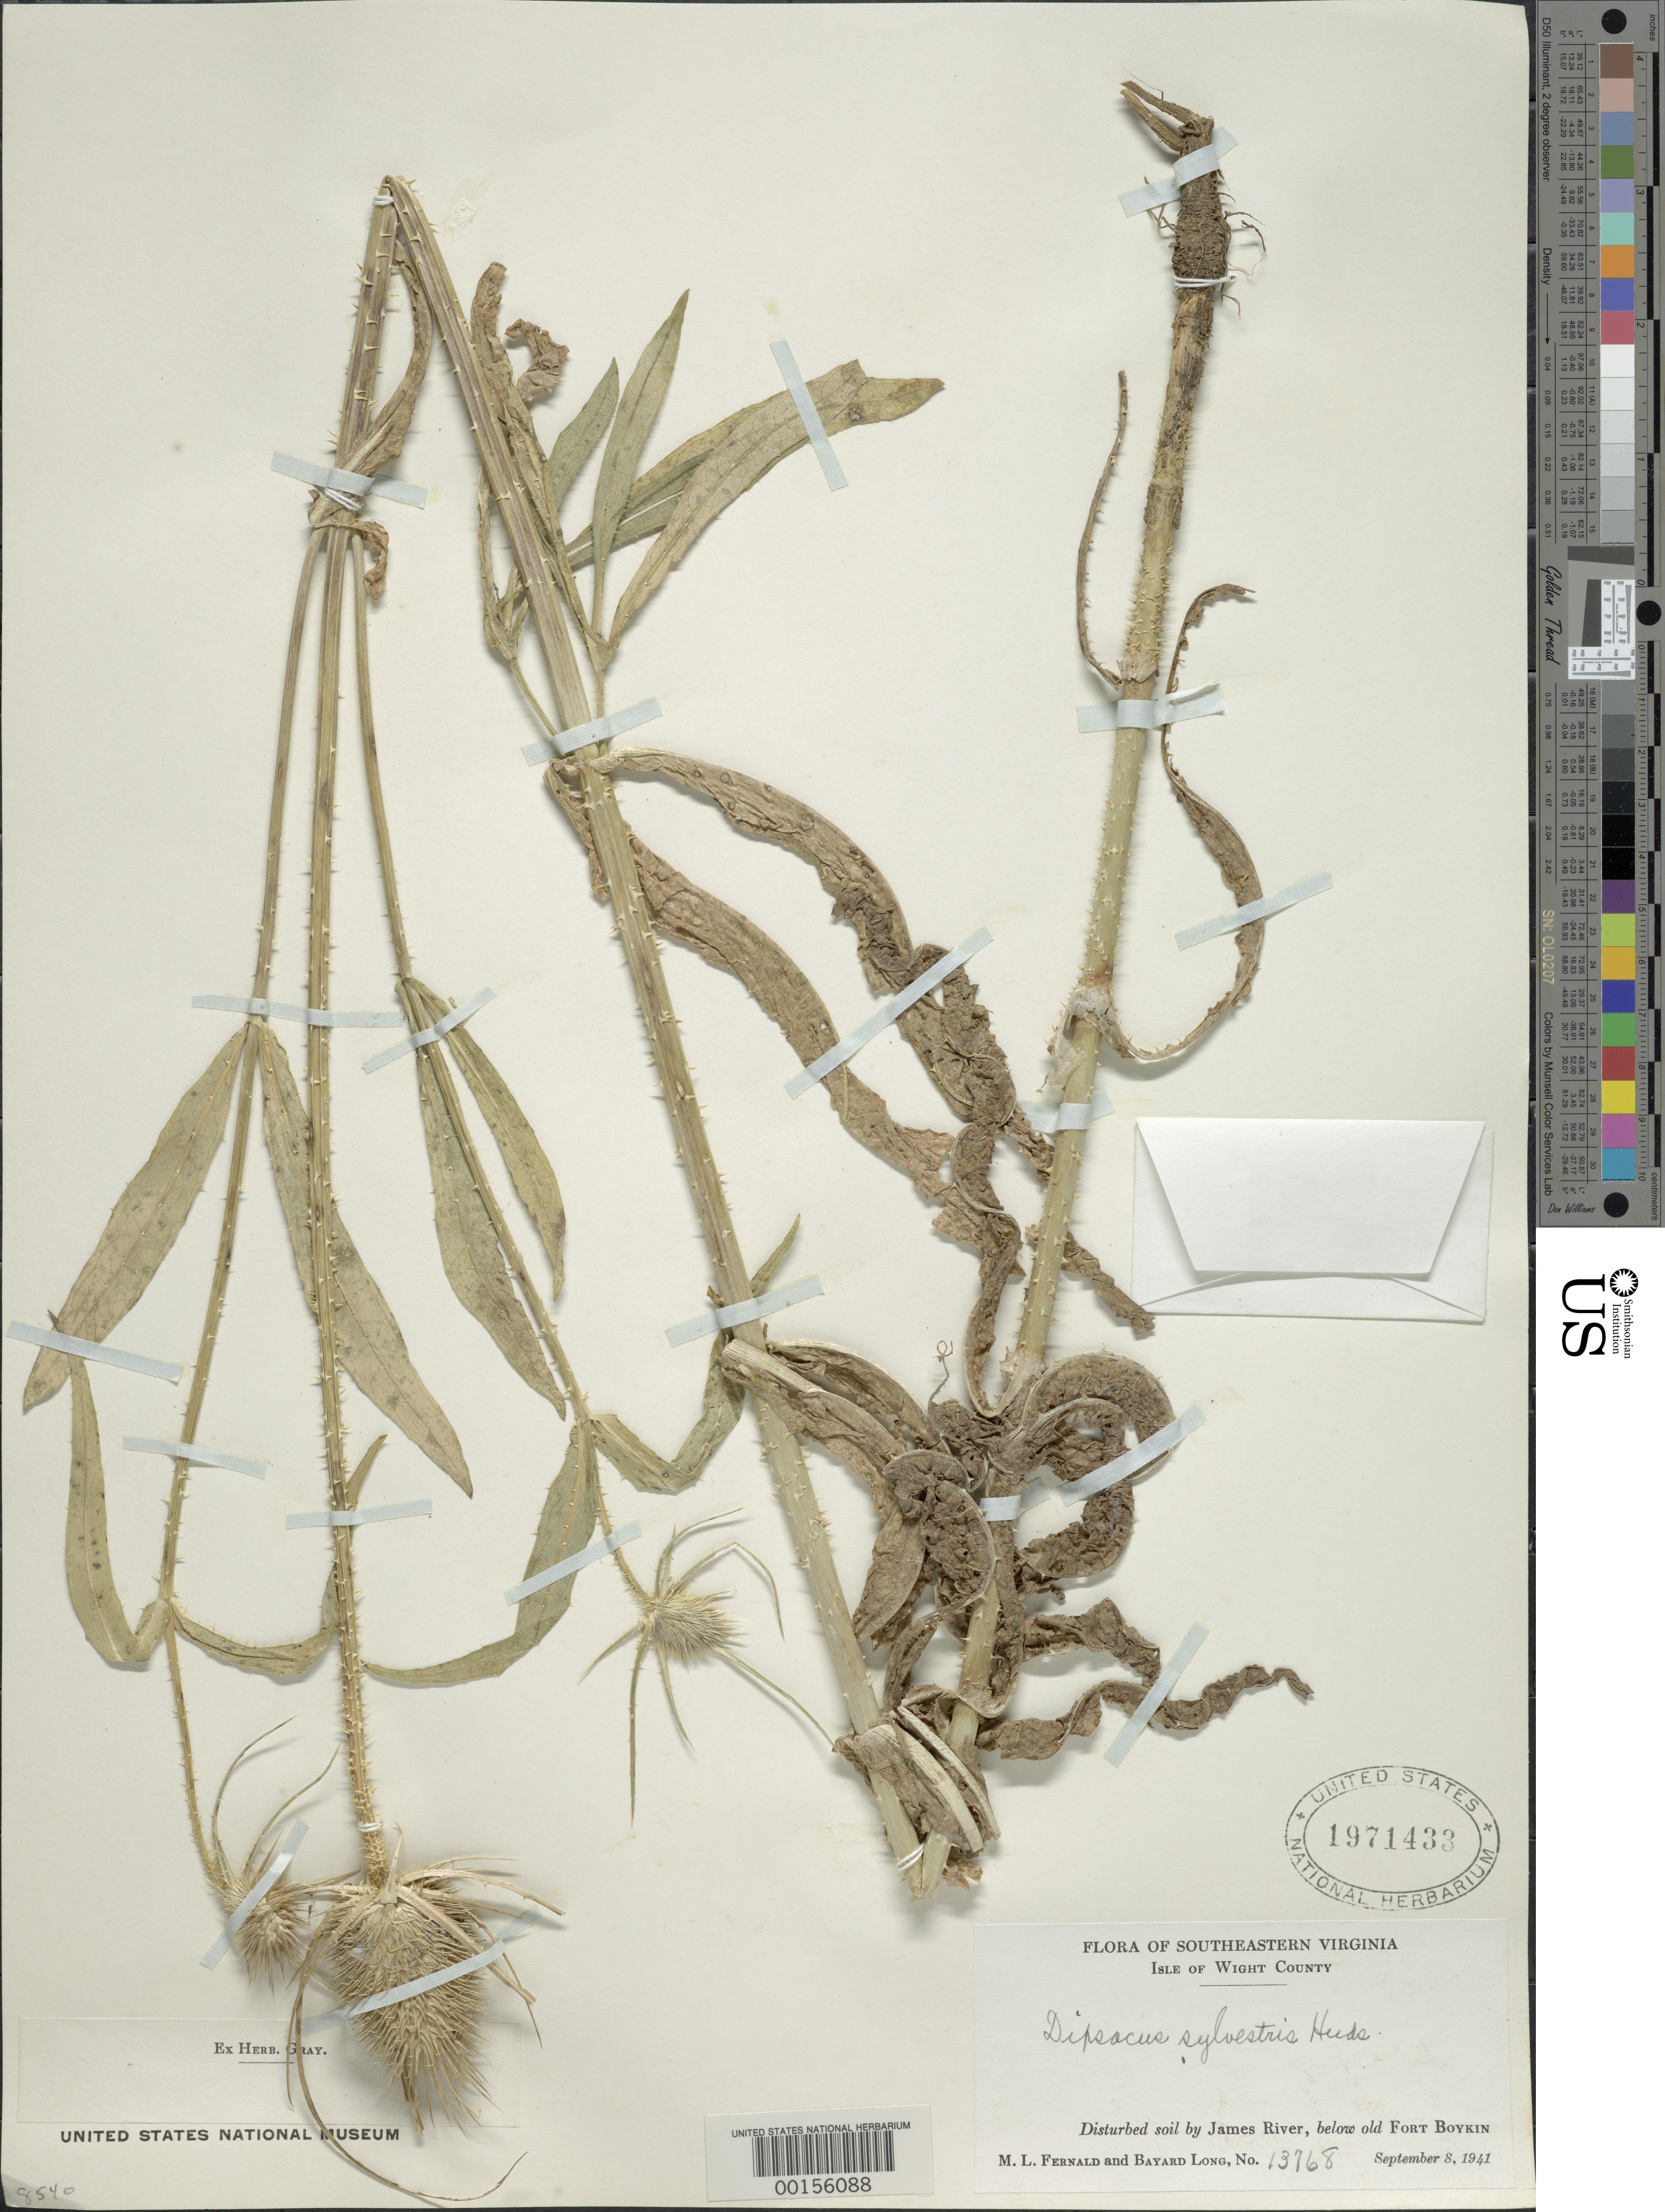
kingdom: Plantae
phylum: Tracheophyta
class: Magnoliopsida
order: Dipsacales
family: Caprifoliaceae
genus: Dipsacus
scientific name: Dipsacus sylvestris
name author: Huds.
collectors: M. L. Fernald & B. Long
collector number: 13768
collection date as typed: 08 Sep 1941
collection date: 1941-09-08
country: United States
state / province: Virginia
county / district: Isle of Wight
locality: James River, below old Fort Boykin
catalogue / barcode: US 1971433